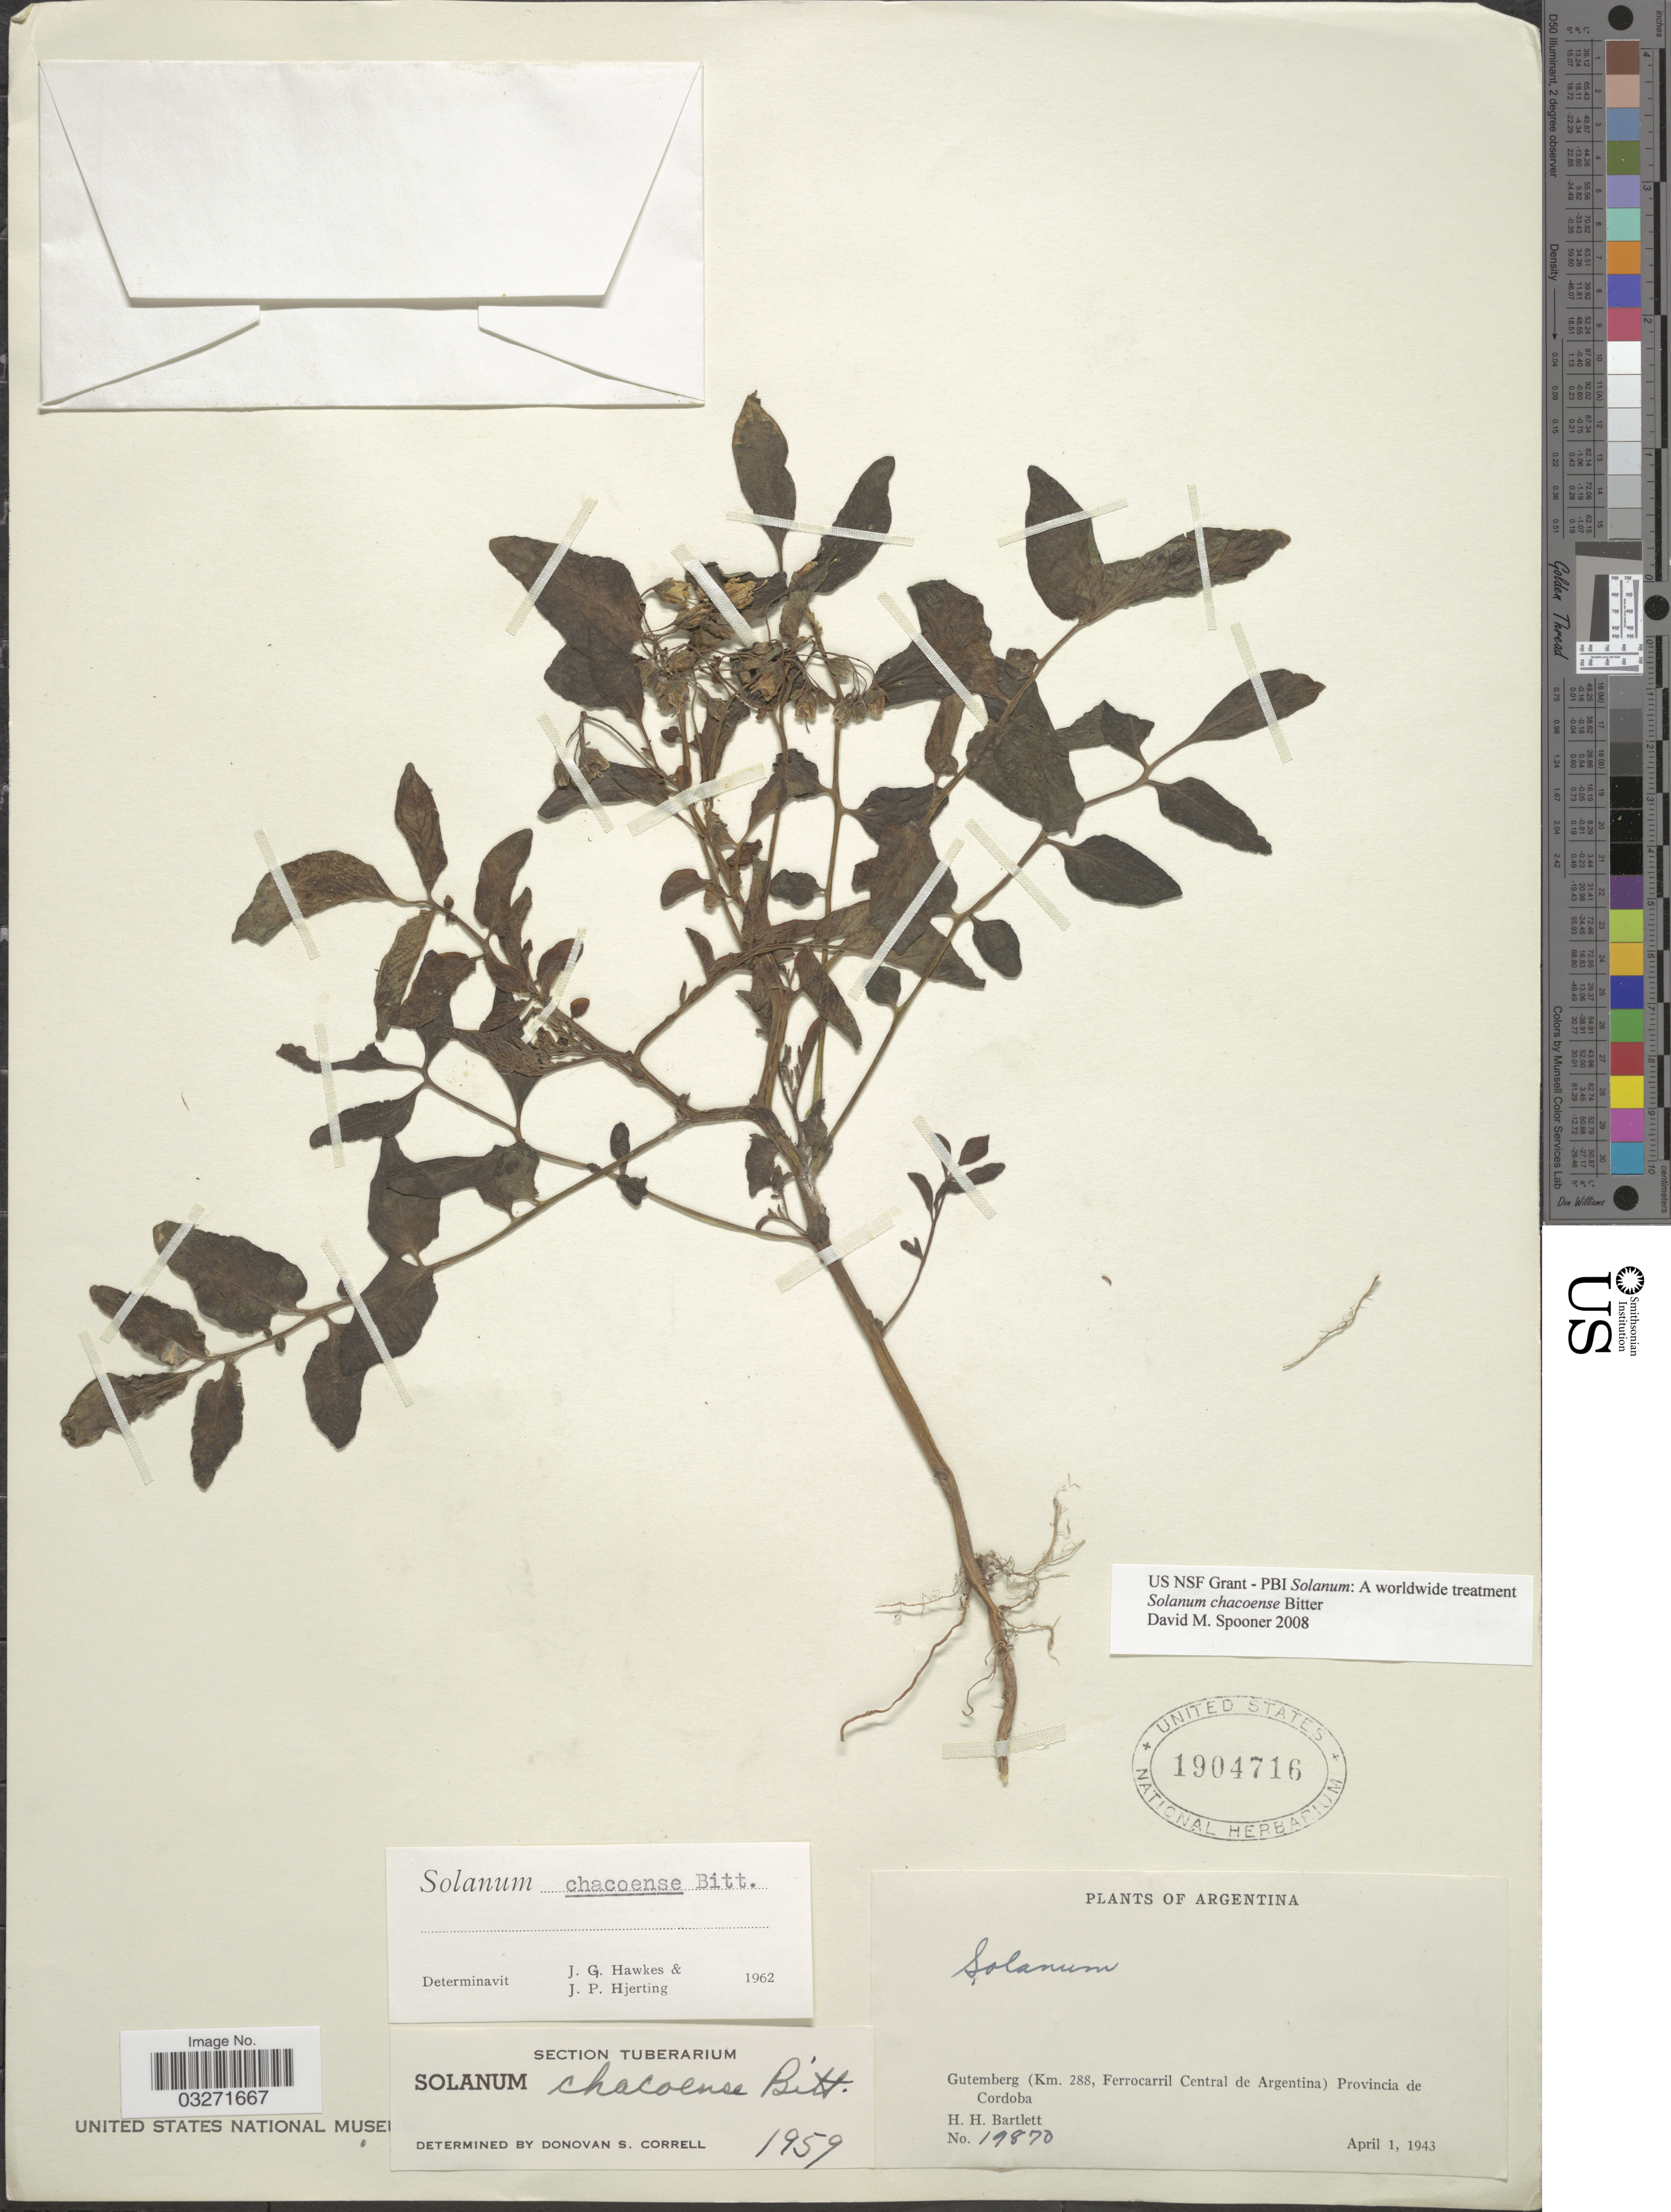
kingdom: Plantae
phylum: Tracheophyta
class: Magnoliopsida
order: Solanales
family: Solanaceae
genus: Solanum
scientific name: Solanum chacoense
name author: Bitt.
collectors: H. H. Bartlett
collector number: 19870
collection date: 1943-04-01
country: Argentina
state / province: Cordoba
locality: Gutemberg (Km. 288, Ferrocarril Central de Argentina).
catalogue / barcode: US 1904716